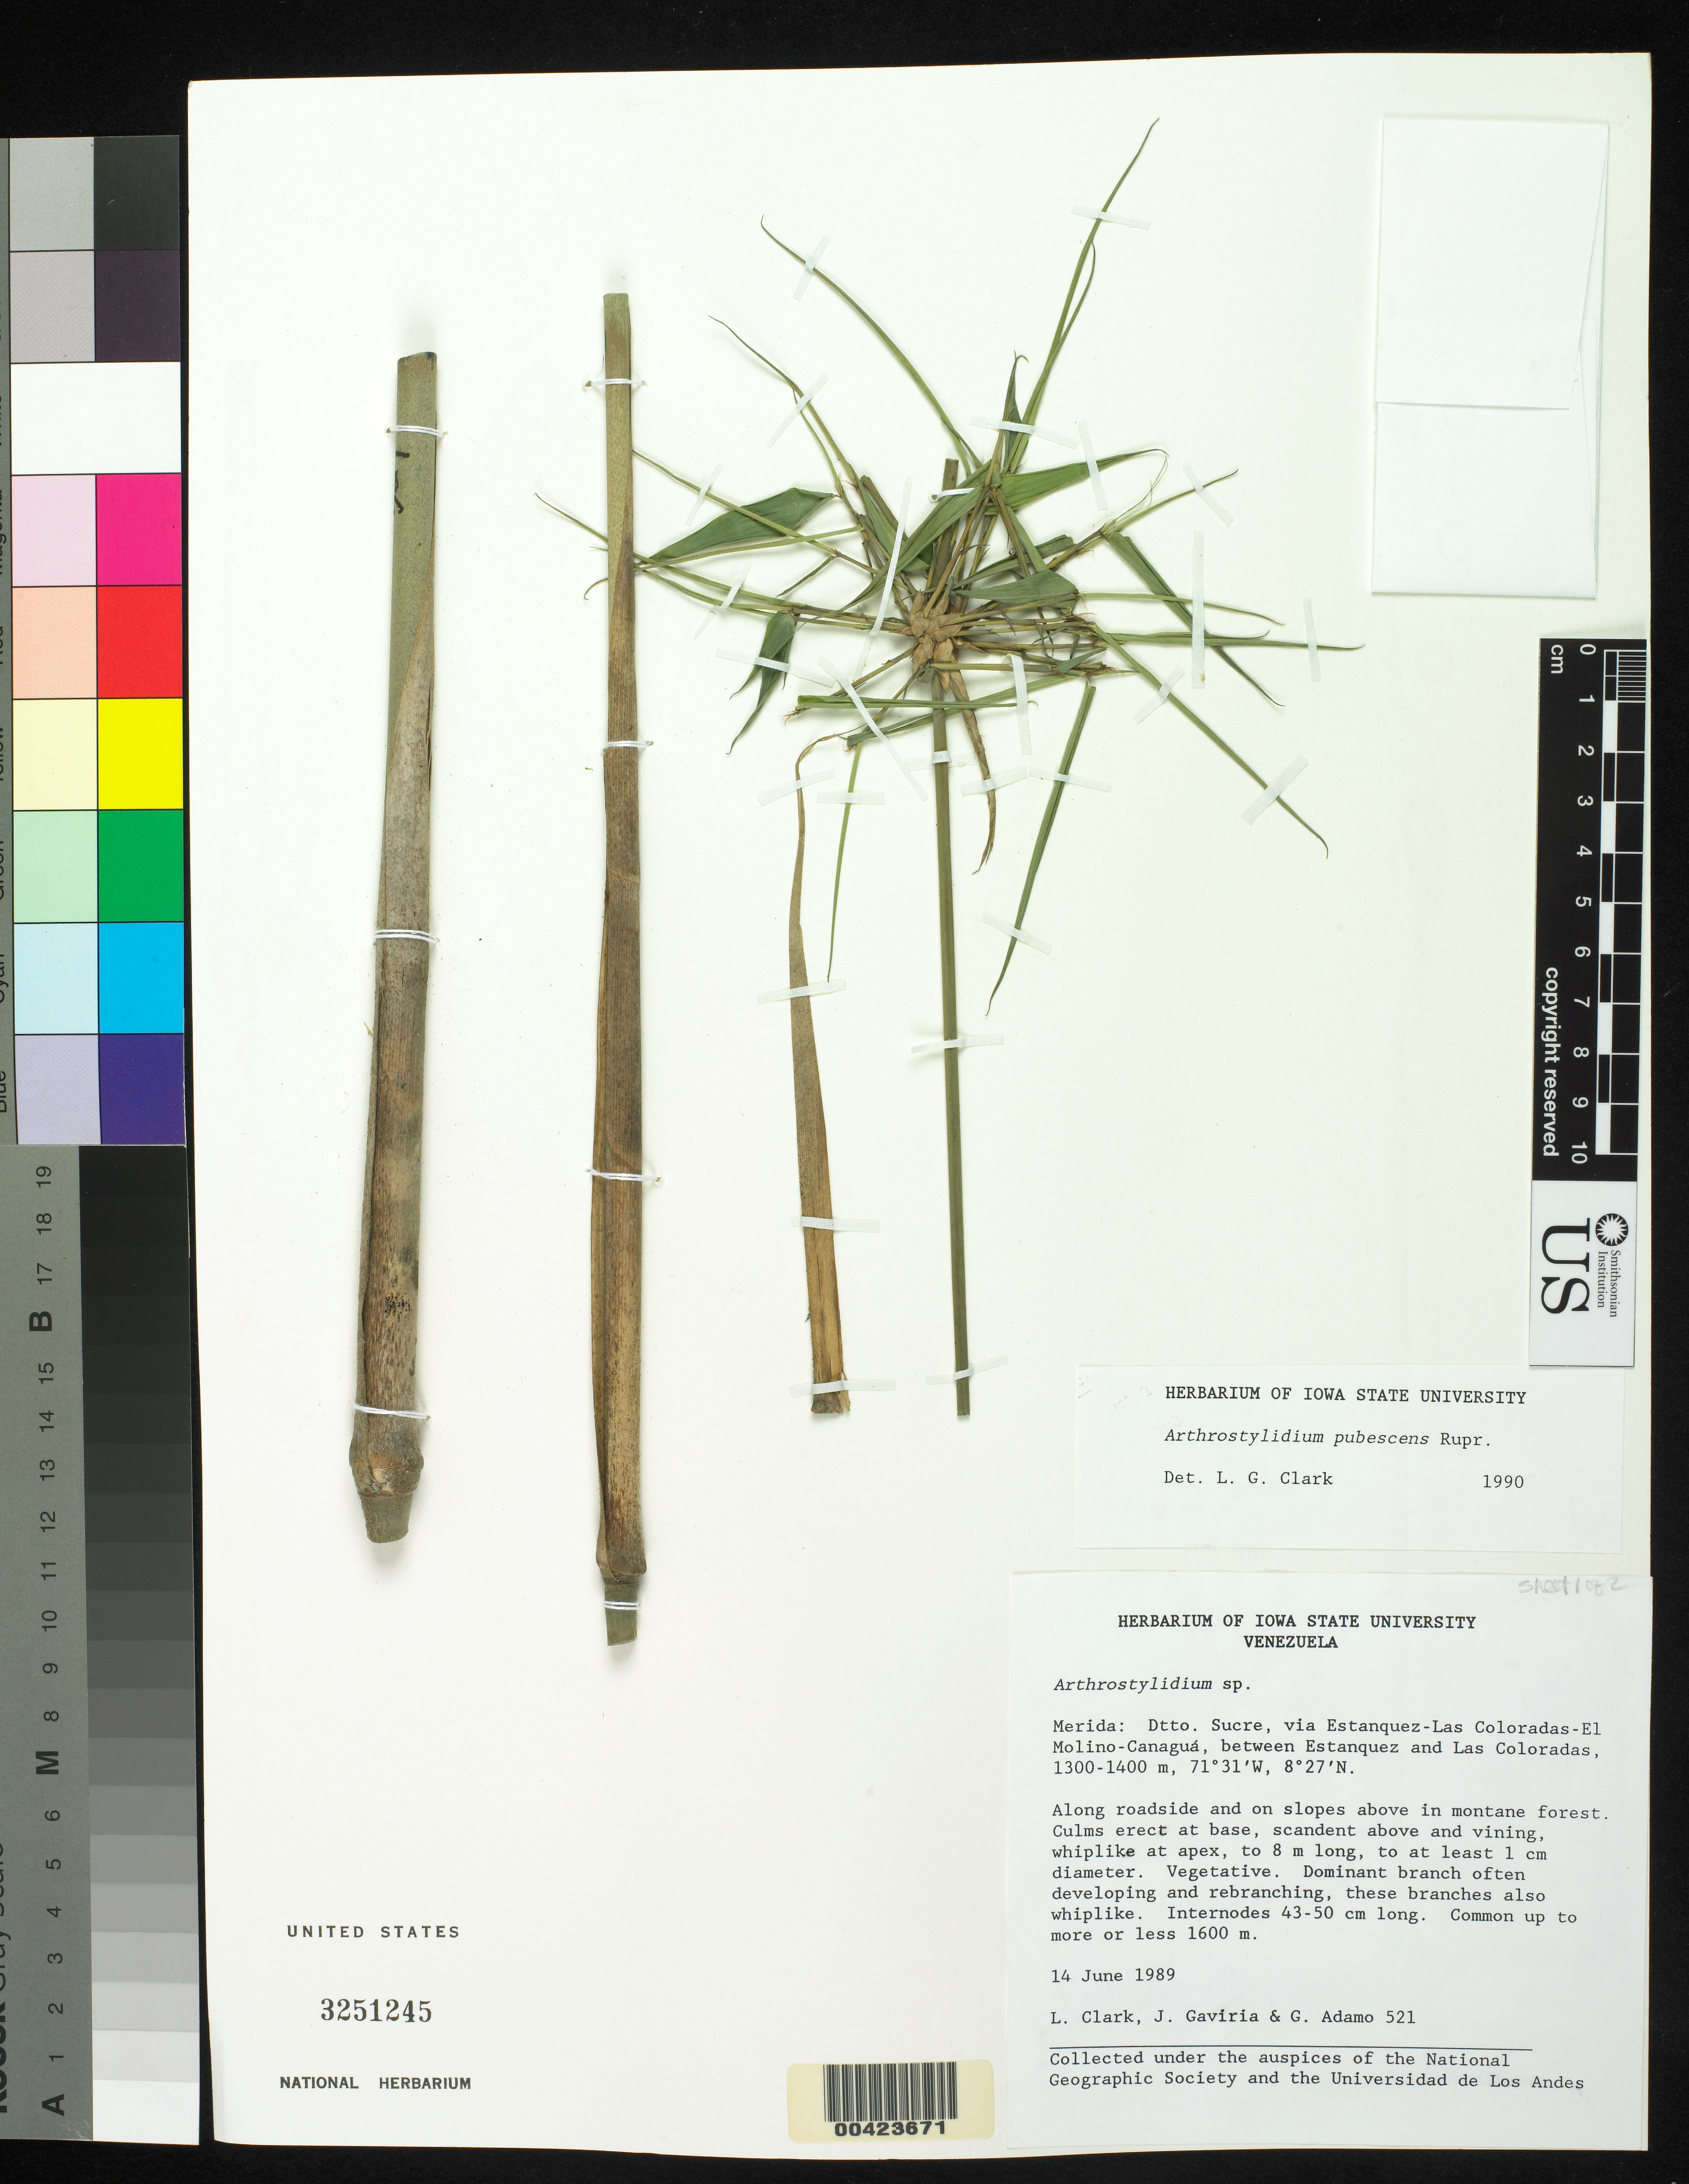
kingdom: Plantae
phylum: Tracheophyta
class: Liliopsida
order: Poales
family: Poaceae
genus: Arthrostylidium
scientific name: Arthrostylidium pubescens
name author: Rupr.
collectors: L. G. Clark, J. Gaviria & G. Adamo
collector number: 521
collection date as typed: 14 Jun 1989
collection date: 1989-06-14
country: Venezuela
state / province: Mérida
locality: Estanquez and las coloradas, between; via estanquez - las coloradas - el molino - canagua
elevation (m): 1300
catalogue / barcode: US 3251245